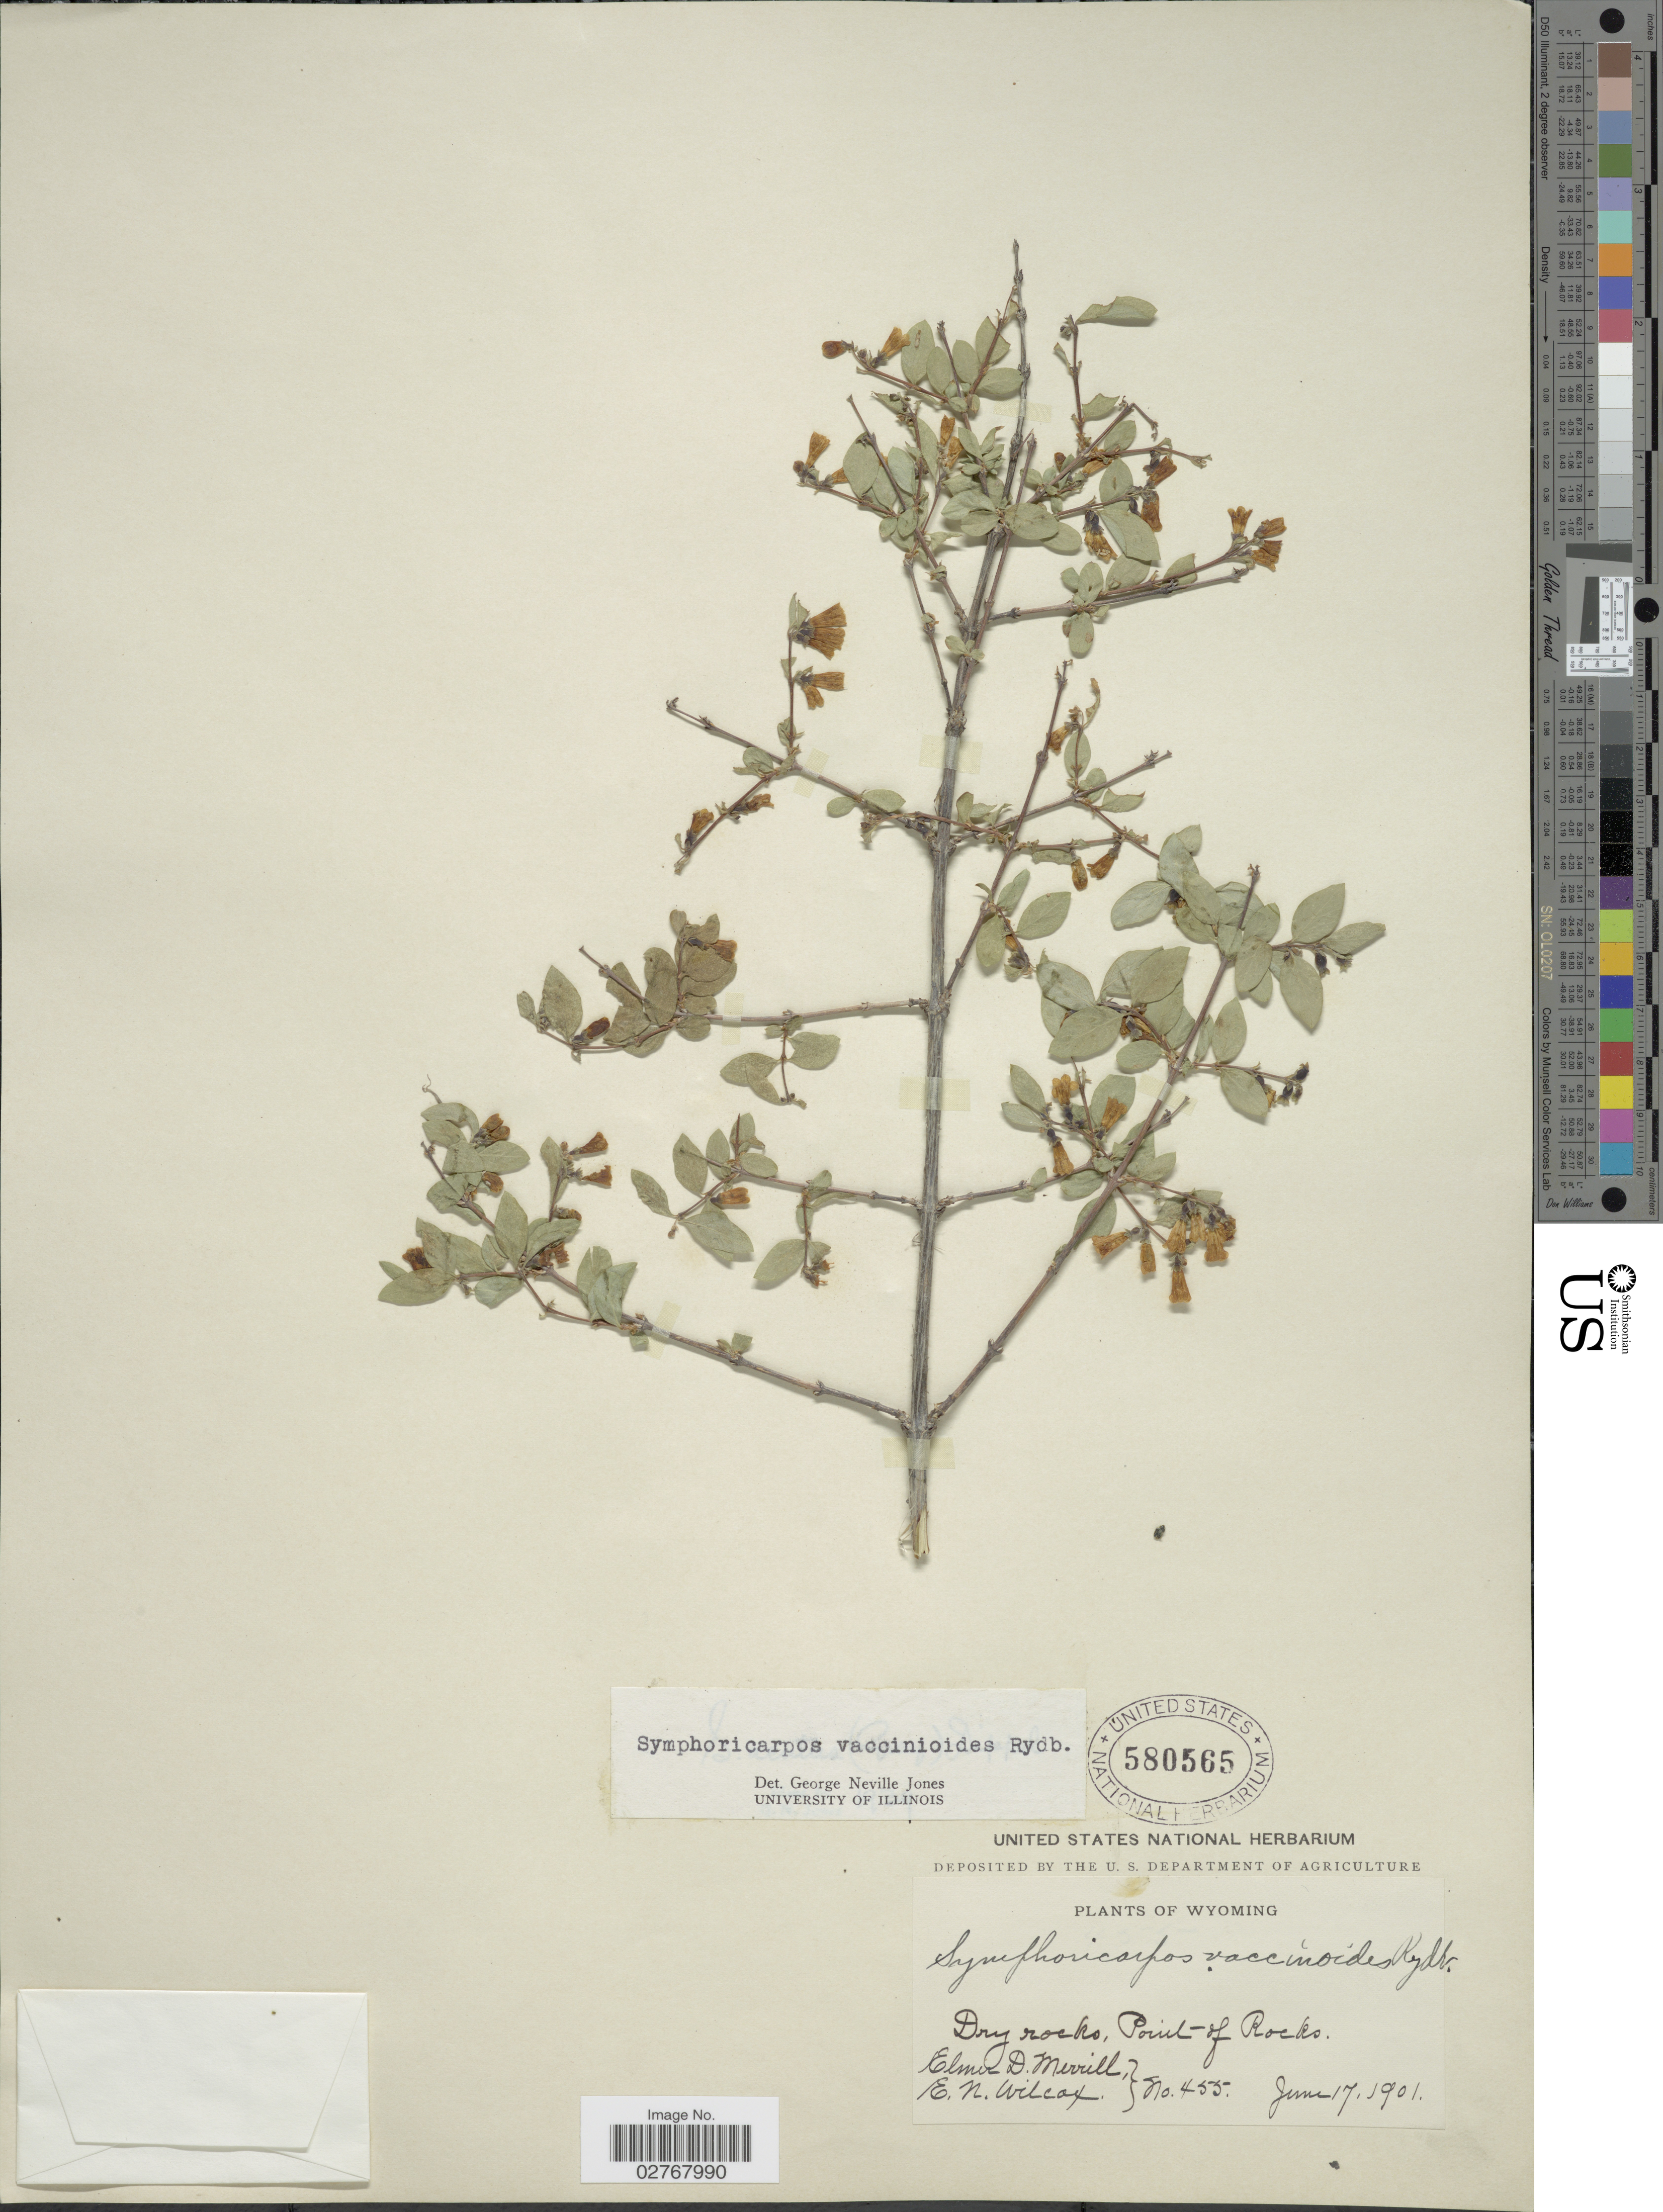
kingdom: Plantae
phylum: Tracheophyta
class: Magnoliopsida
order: Dipsacales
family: Caprifoliaceae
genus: Symphoricarpos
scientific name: Symphoricarpos vaccinioides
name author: Rydb.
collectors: E. D. Merrill & E. Wilcox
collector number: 455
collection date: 1901-06-17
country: United States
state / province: Wyoming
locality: Point of Rocks.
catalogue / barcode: US 580565